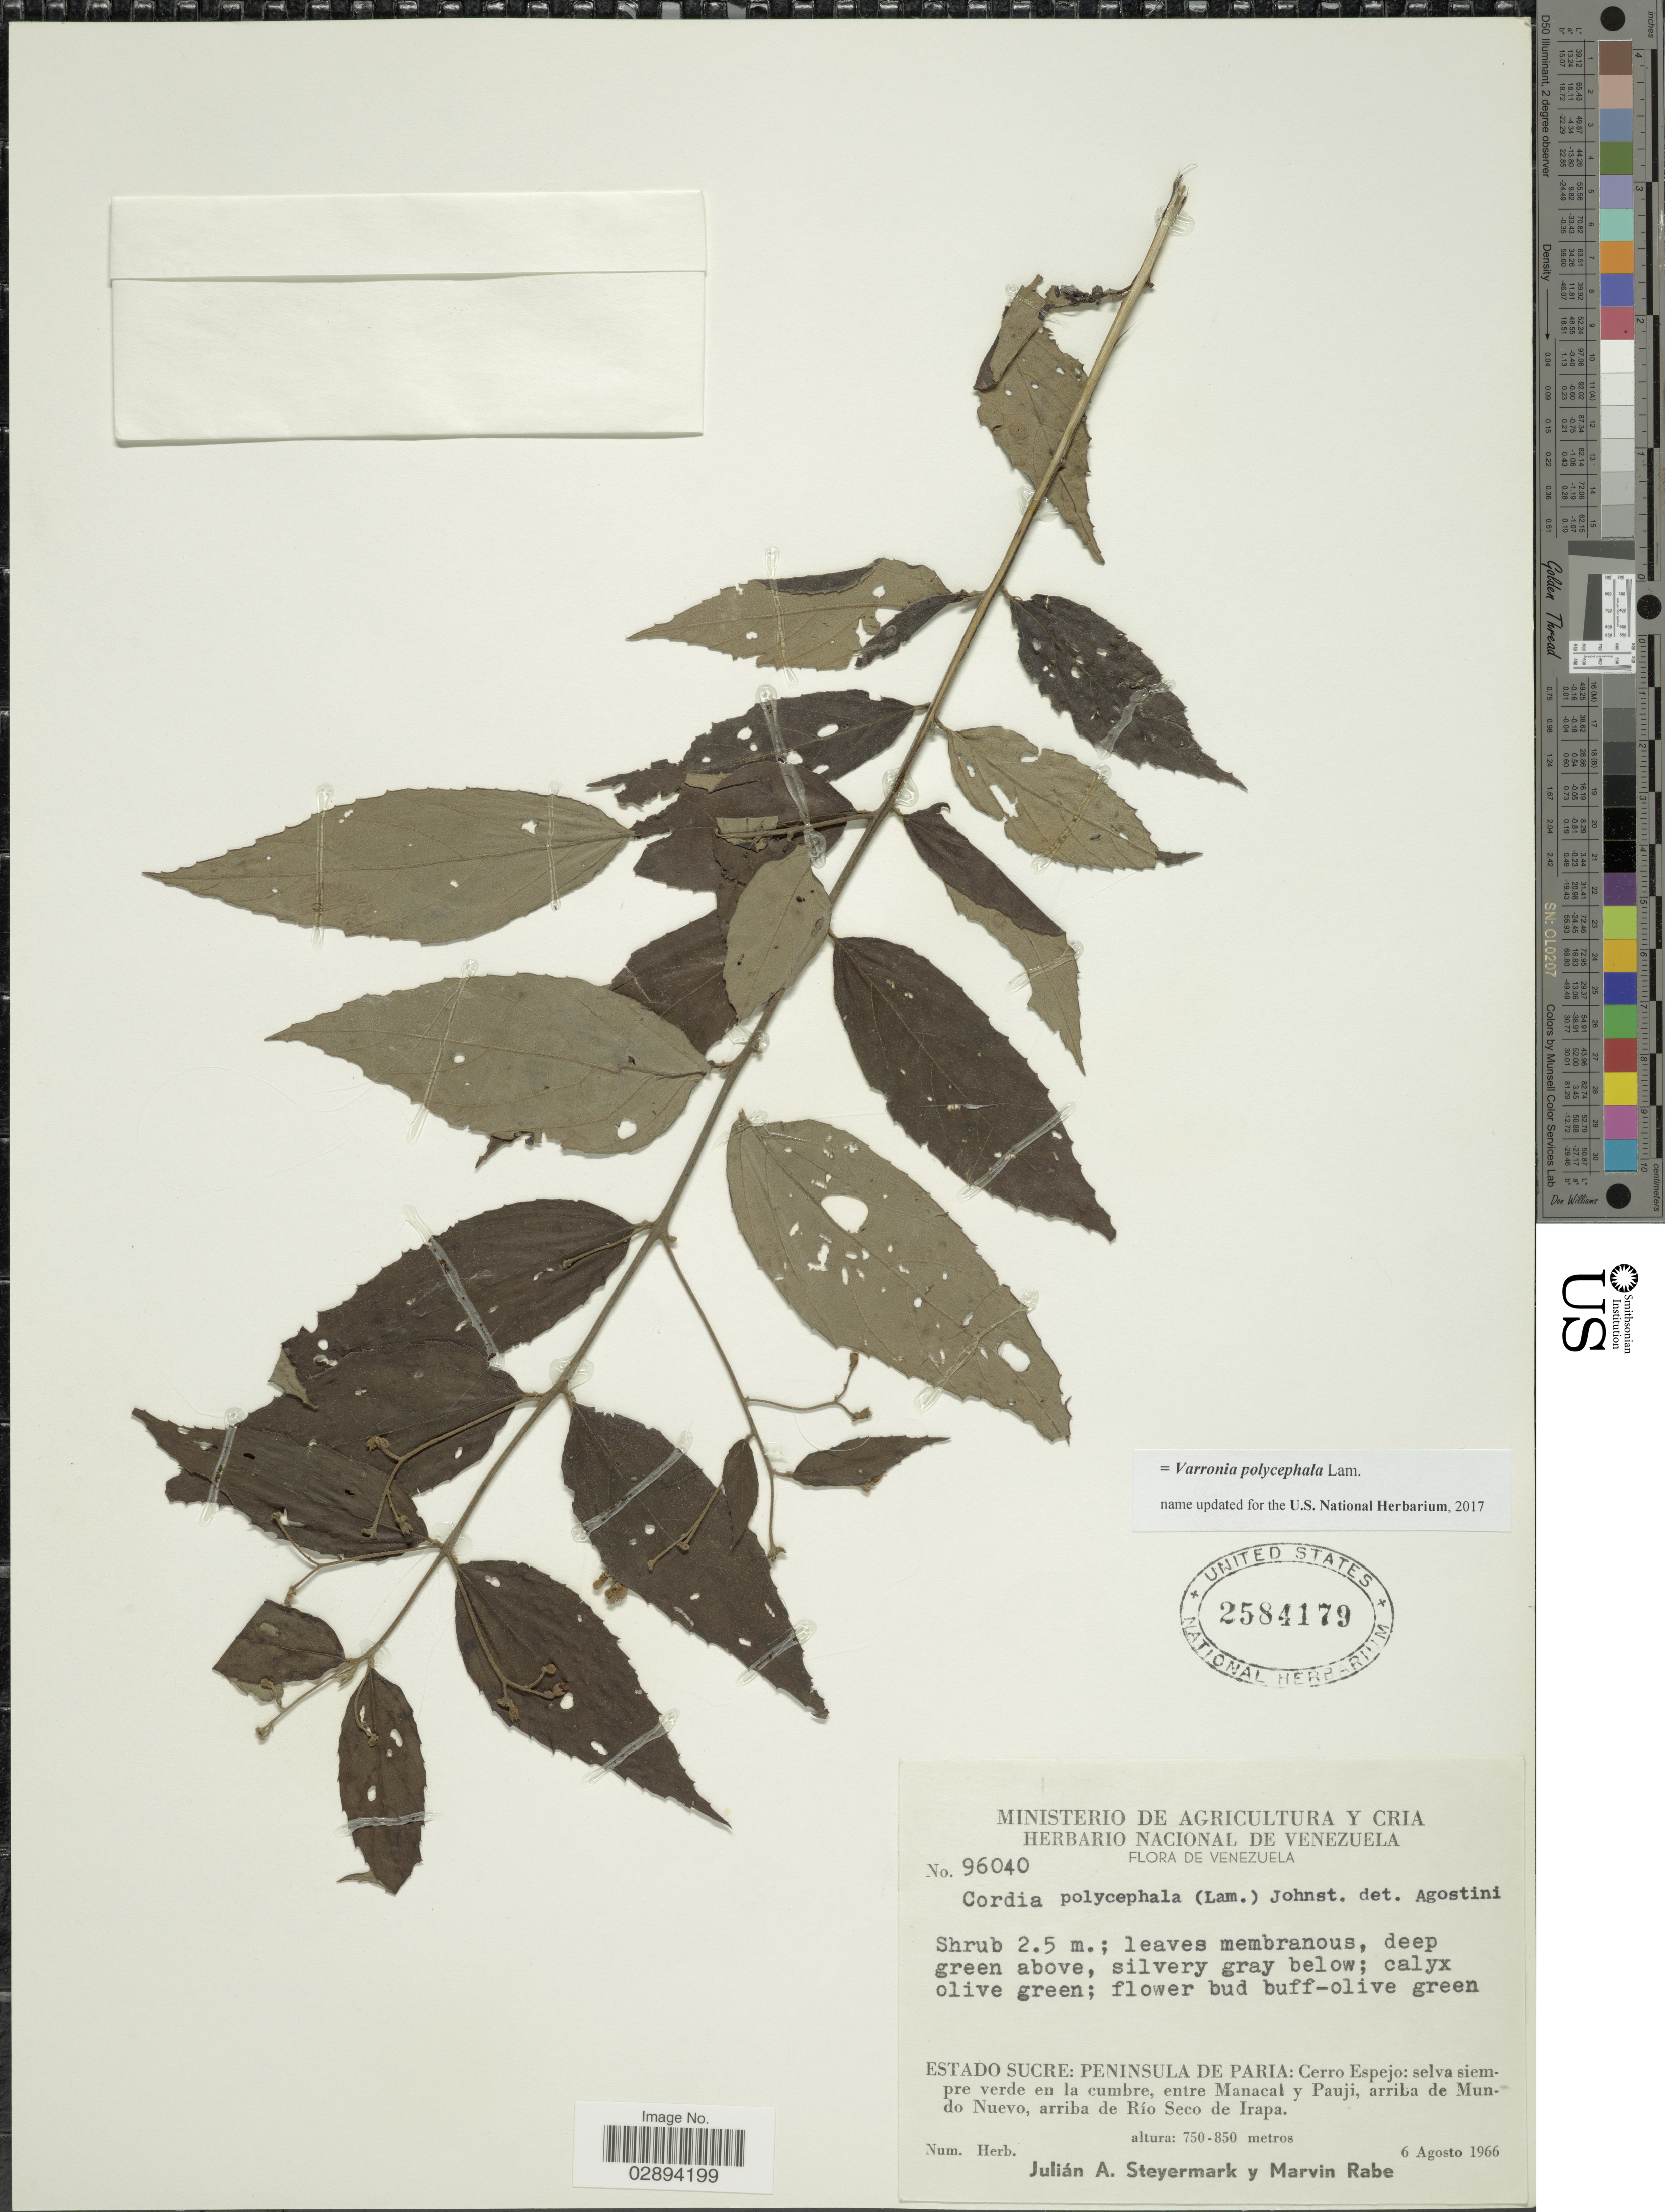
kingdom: Plantae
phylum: Tracheophyta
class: Magnoliopsida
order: Boraginales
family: Cordiaceae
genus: Varronia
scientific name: Varronia polycephala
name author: Lam.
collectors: J. Steyermark & M. Rabe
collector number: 96040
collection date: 1966-08-06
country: Venezuela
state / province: Sucre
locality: Peninsula de Paria, Cerro Espejo, selva siempre verde en la cumbre, enire Manacal y Pauji, arriba de Mundo Nuevo, arriba de Río Seco de Irapa.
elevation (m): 750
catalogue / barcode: US 2584179